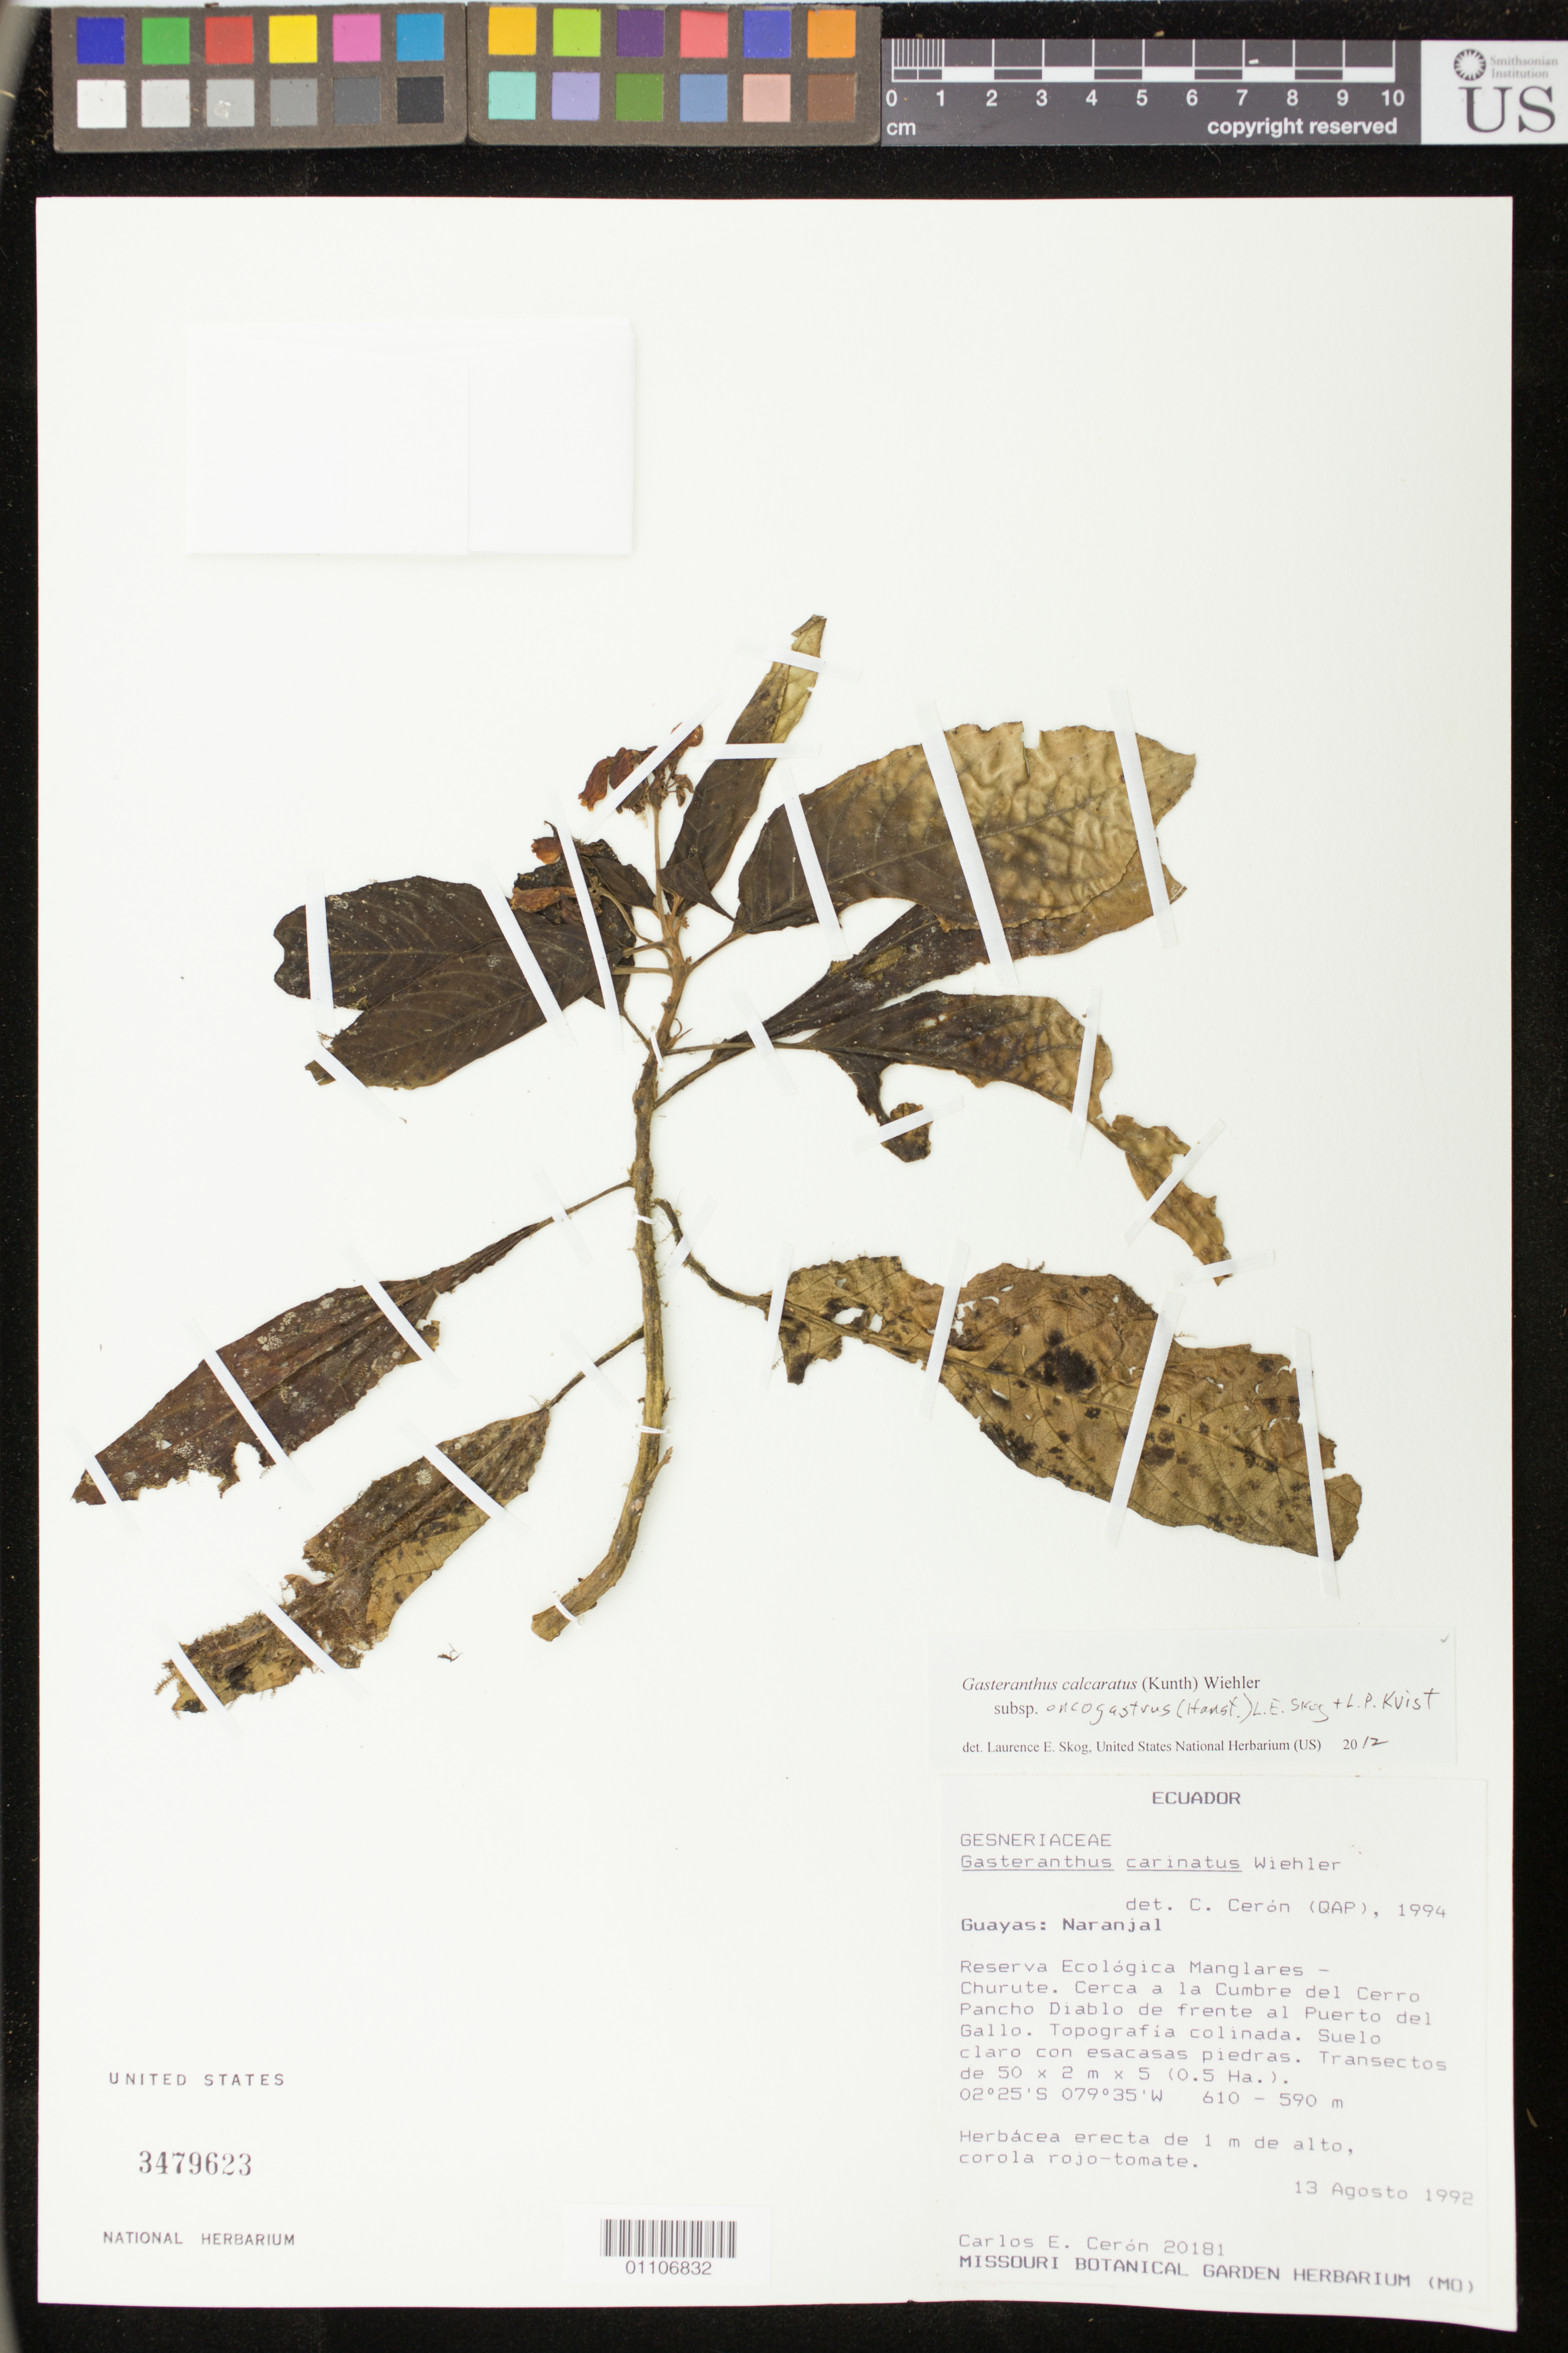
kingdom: Plantae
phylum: Tracheophyta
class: Magnoliopsida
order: Lamiales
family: Gesneriaceae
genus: Sinningia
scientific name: Sinningia incarnata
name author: (Aubl.) D.L. Denham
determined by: Skog, Laurence E.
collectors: C. E. Cerón M.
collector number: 20181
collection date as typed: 13 Aug 1992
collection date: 1992-08-13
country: Ecuador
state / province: Guayas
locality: Naranjal: Reserva Ecologica Manglares-Churute. Cerca a la Cumbre del Cerro Pancho Diablo de frente al Puerto del Gallo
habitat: Topografia colinada. Suelo claro con esacasas piedras. Transectos de 50 x 2m x 5 (0.5 Ha.)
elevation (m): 590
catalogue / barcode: US 3479623